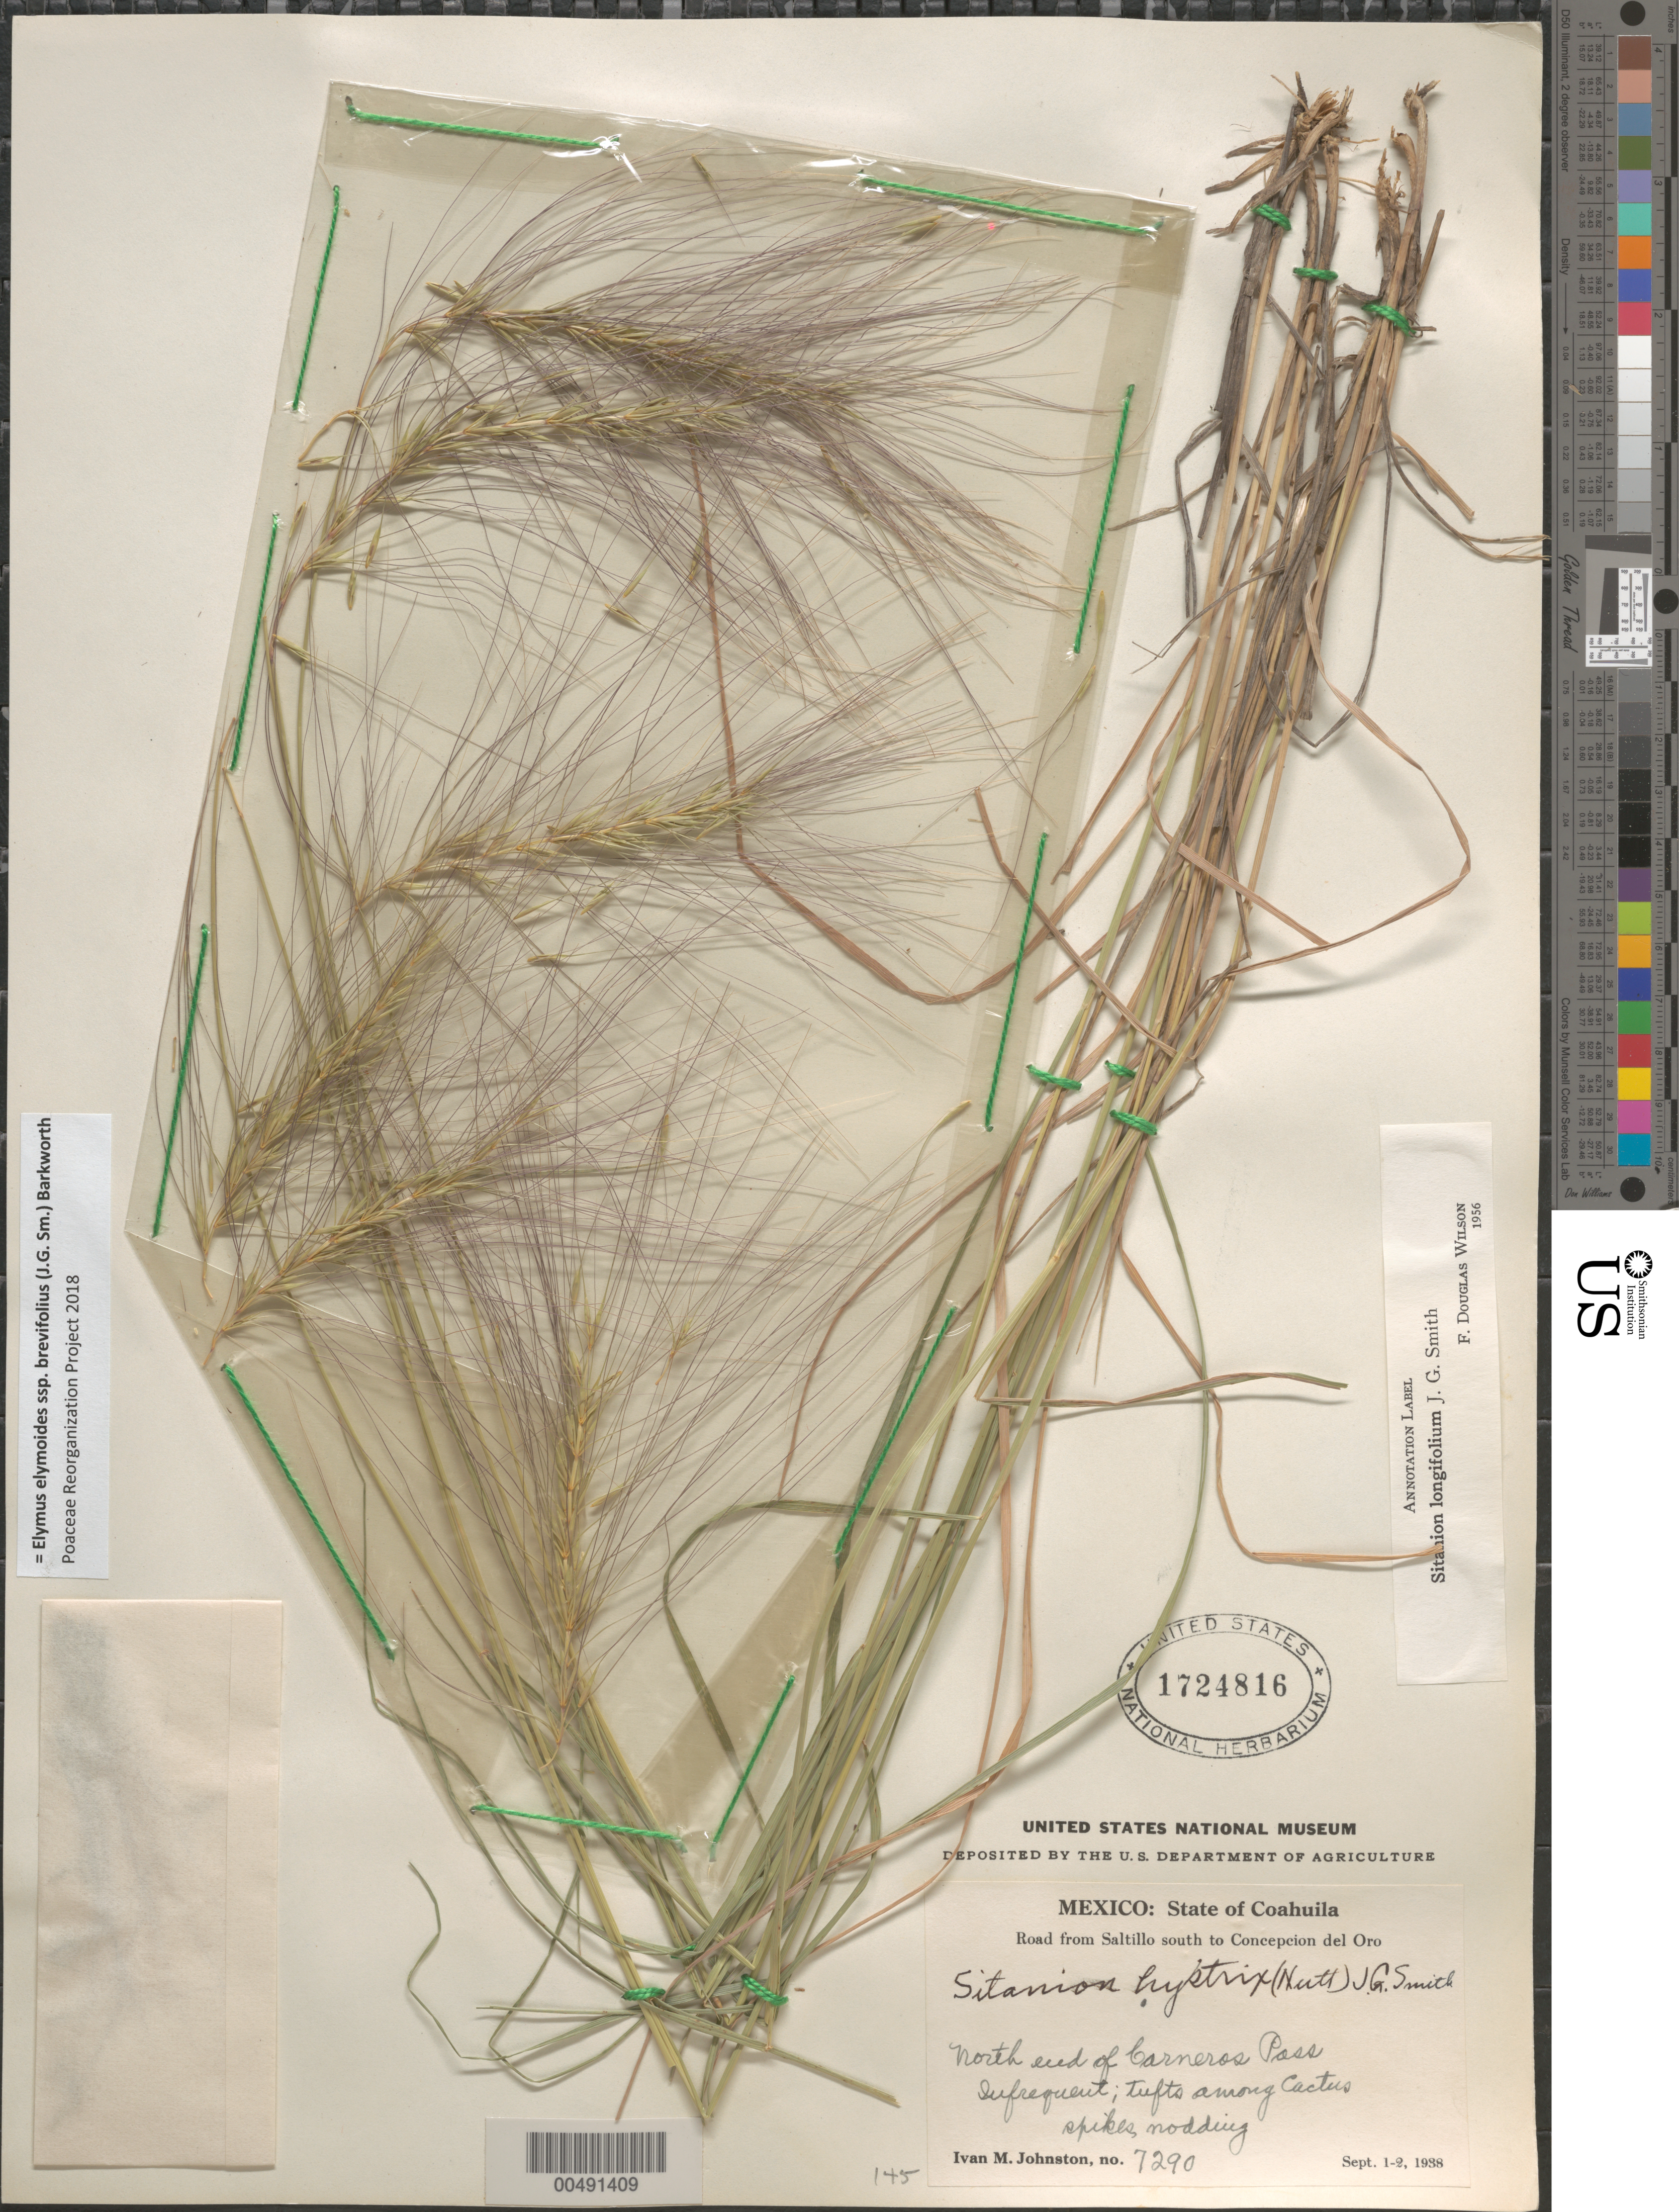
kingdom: Plantae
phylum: Tracheophyta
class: Liliopsida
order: Poales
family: Poaceae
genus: Elymus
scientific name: Elymus elymoides subsp. brevifolius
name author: (J.G. Sm.) Barkworth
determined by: Poaceae Reorganization Project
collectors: I.M. Johnston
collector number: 7290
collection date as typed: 1 Sep 1938 to 2 Sep 1938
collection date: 1938-09-01/1938-09-02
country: Mexico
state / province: Coahuila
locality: Rd from Saltillo S to Concepcion del Oro, N end of Carneros Pass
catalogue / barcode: US 1724816